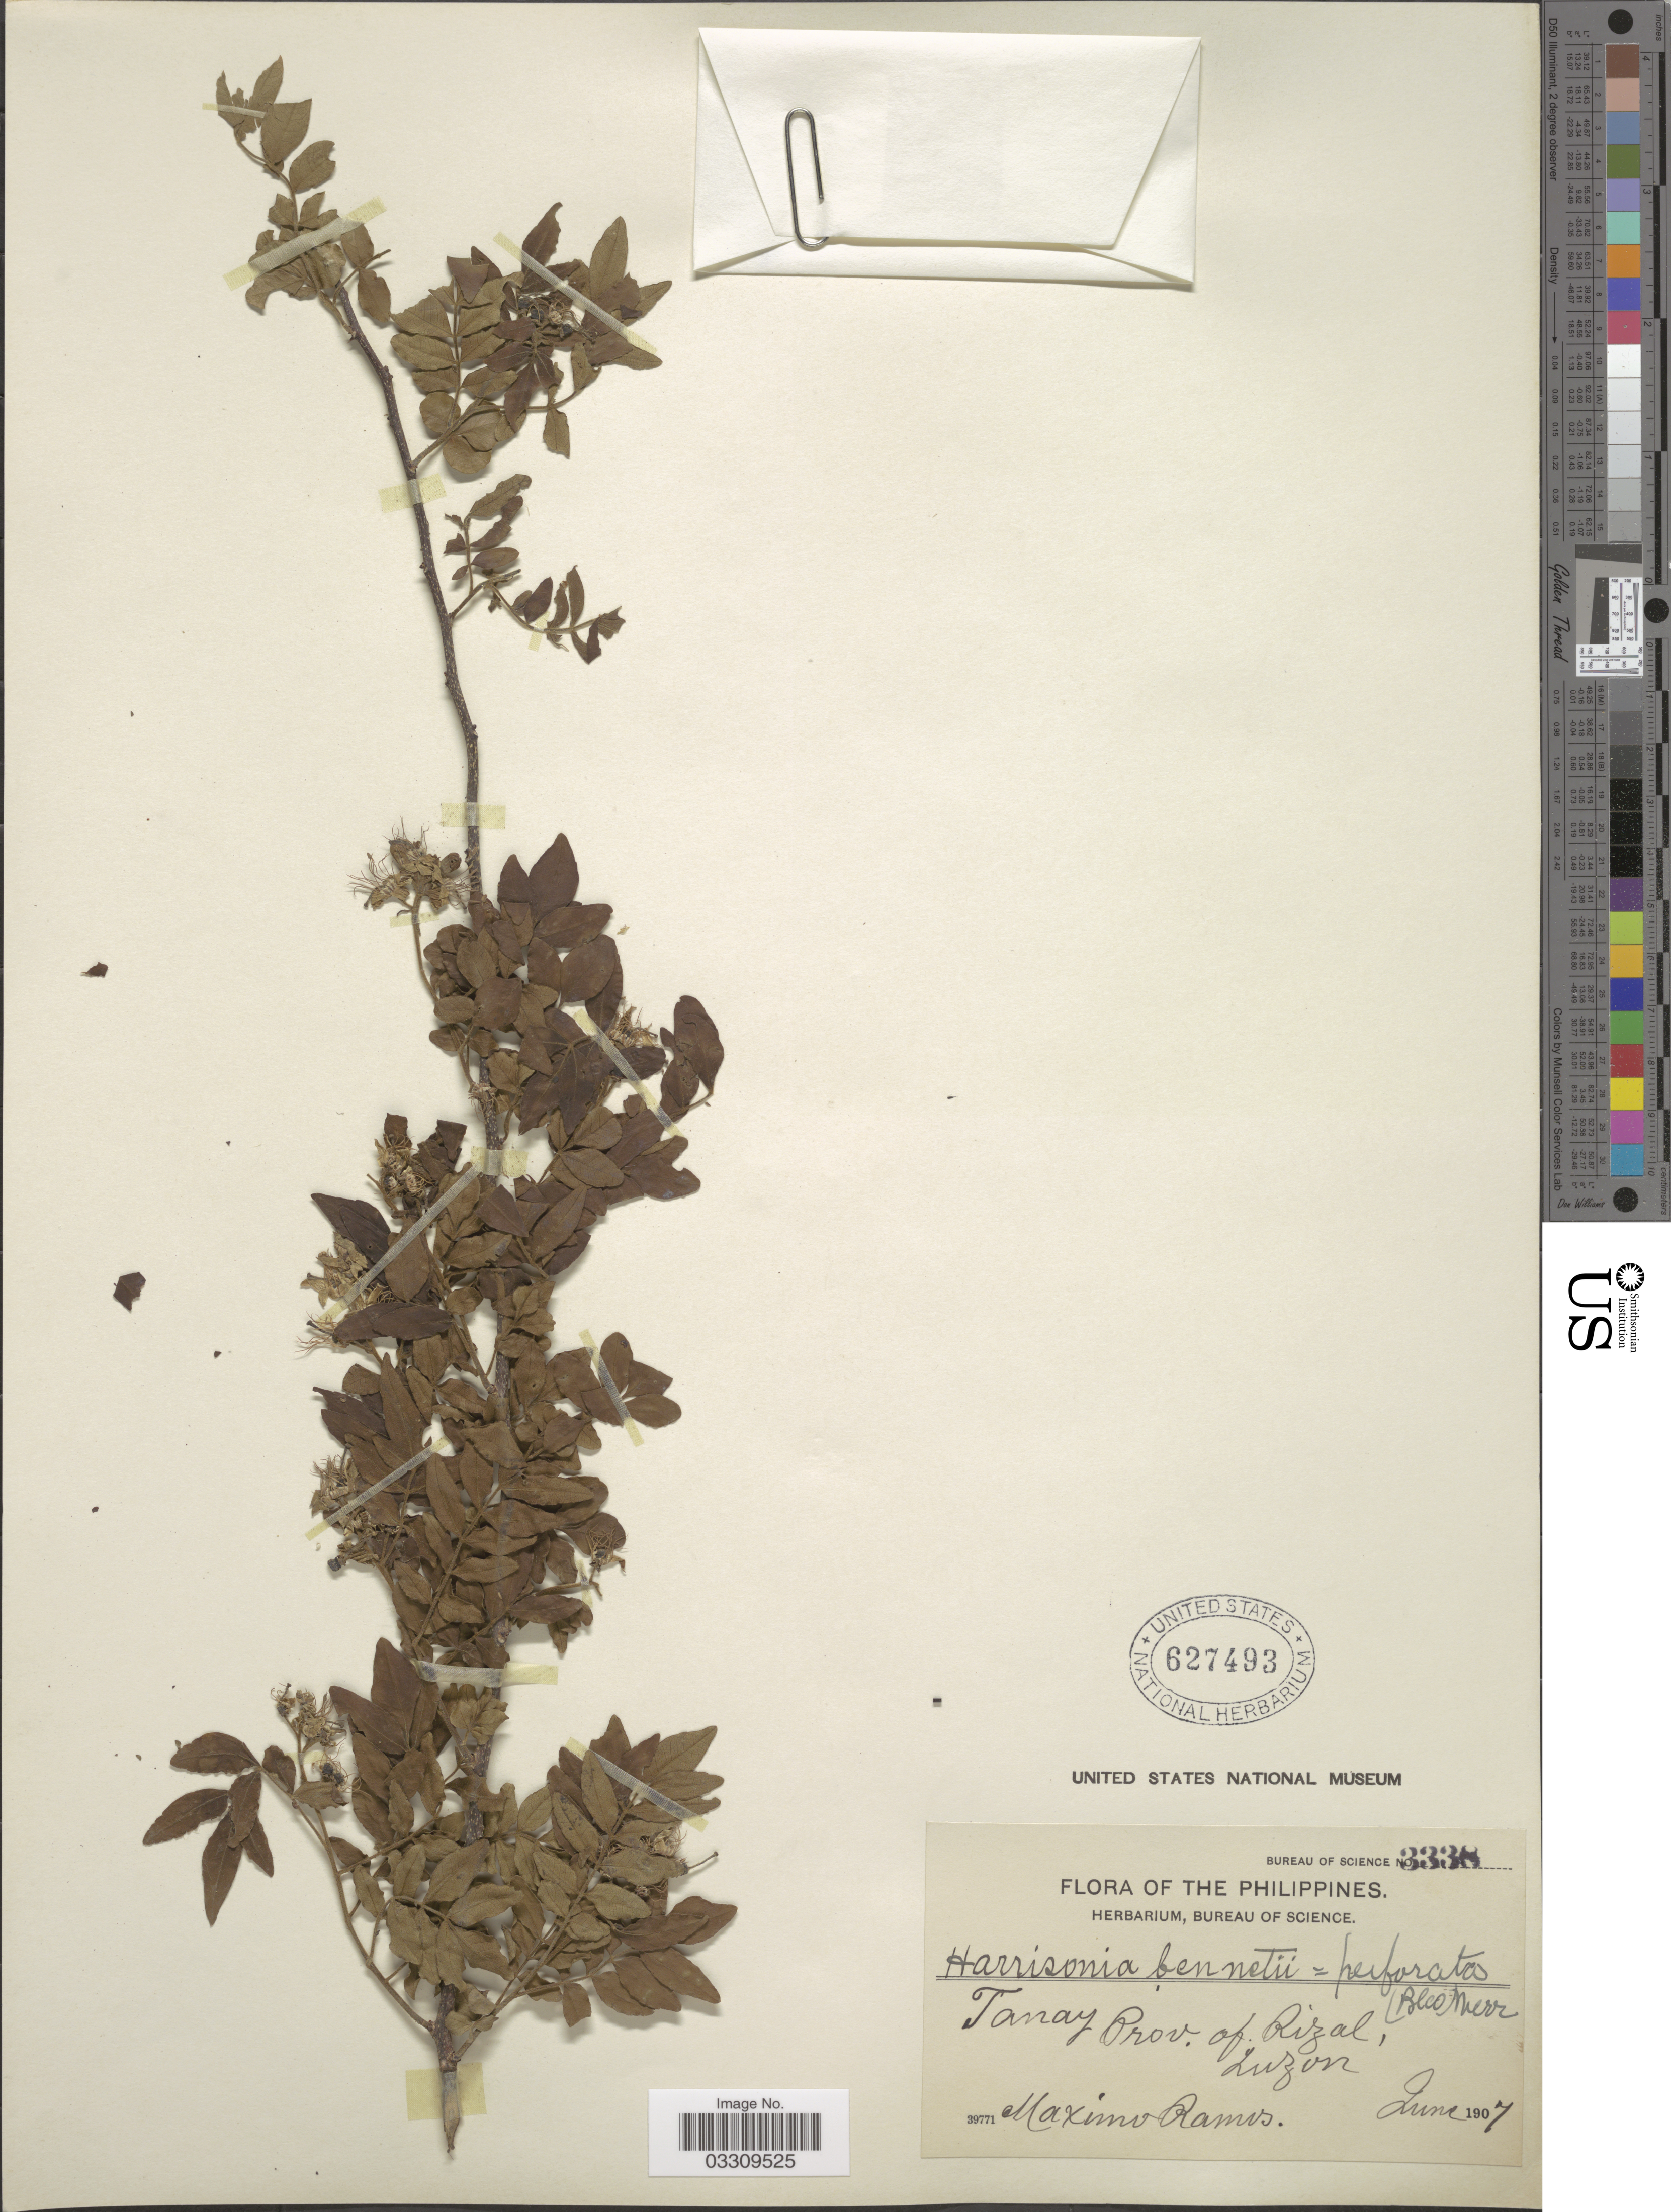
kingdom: Plantae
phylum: Tracheophyta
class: Magnoliopsida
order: Sapindales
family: Rutaceae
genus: Harrisonia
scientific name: Harrisonia perforata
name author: (Blanco) Merr.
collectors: M. Ramos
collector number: Bureau of Science 3338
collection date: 1907-06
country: Philippines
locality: Tanay Prov. of Rizal, Luzon.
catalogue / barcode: US 627493